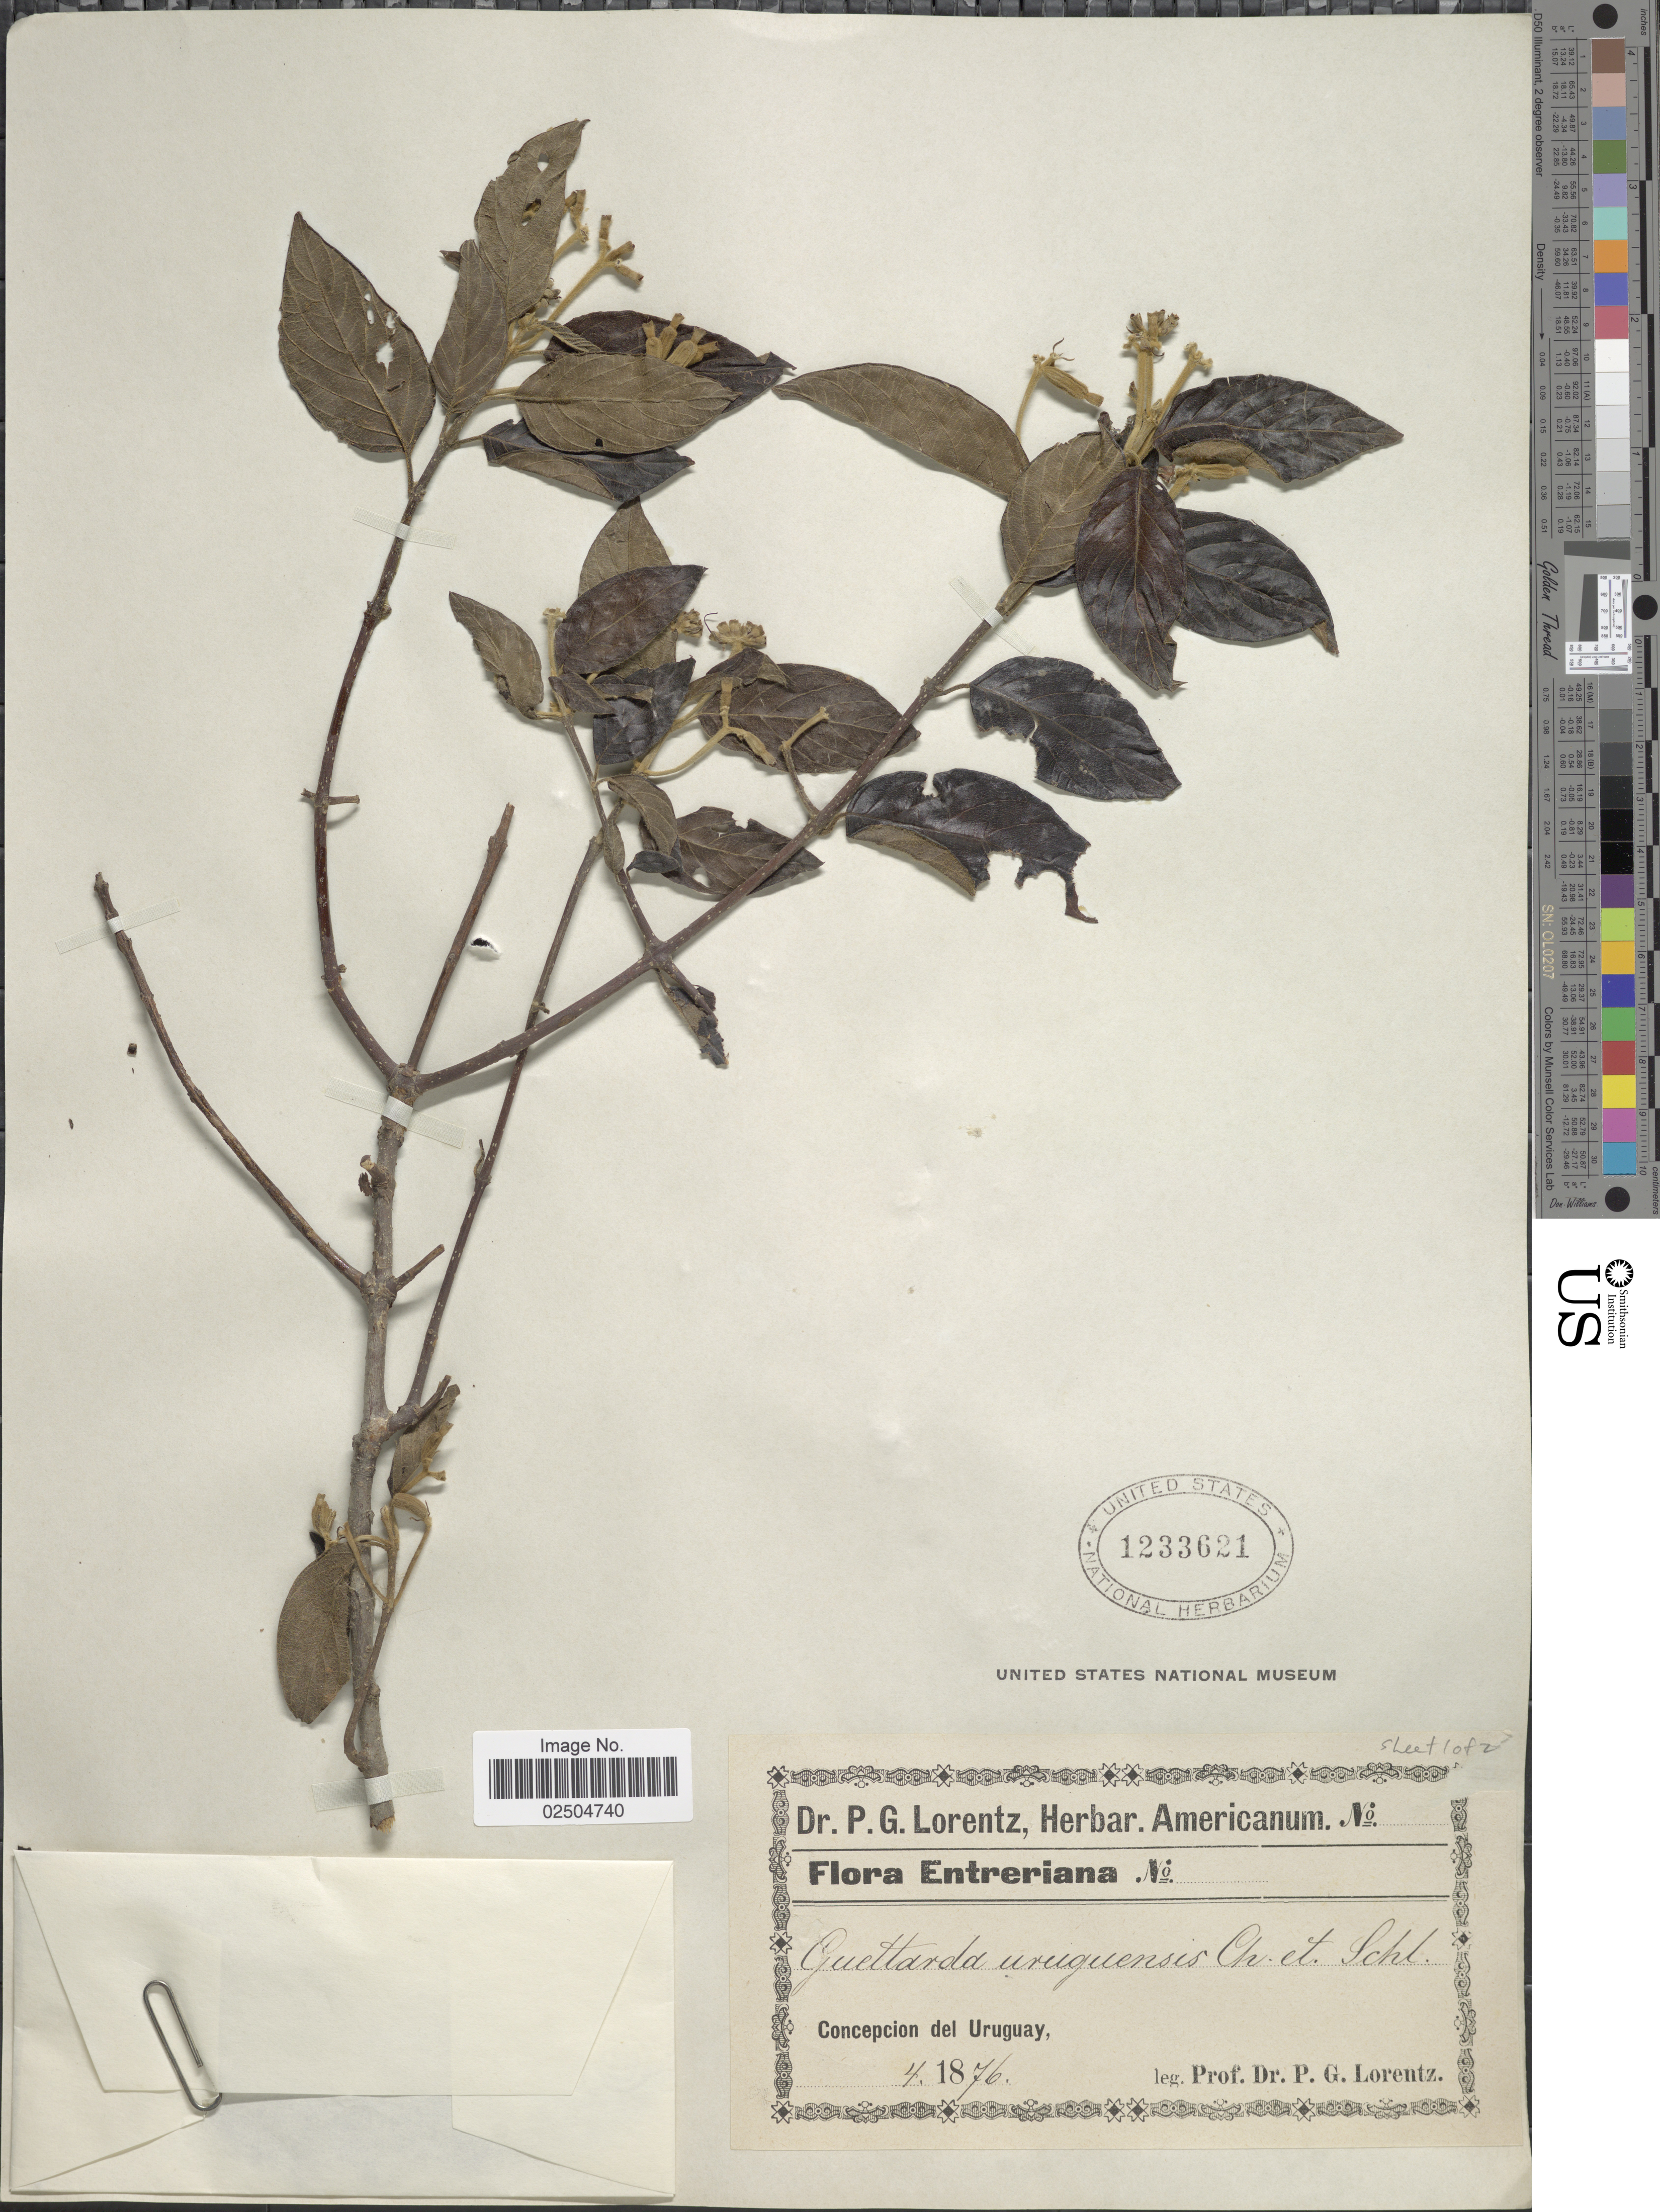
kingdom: Plantae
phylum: Tracheophyta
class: Magnoliopsida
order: Gentianales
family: Rubiaceae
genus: Guettarda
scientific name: Guettarda uruguensis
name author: Cham. & Schltdl.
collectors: P. G. Lorentz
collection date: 1876-04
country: Uruguay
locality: Concepcion del Uruguay, Entreriana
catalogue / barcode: US 1233621